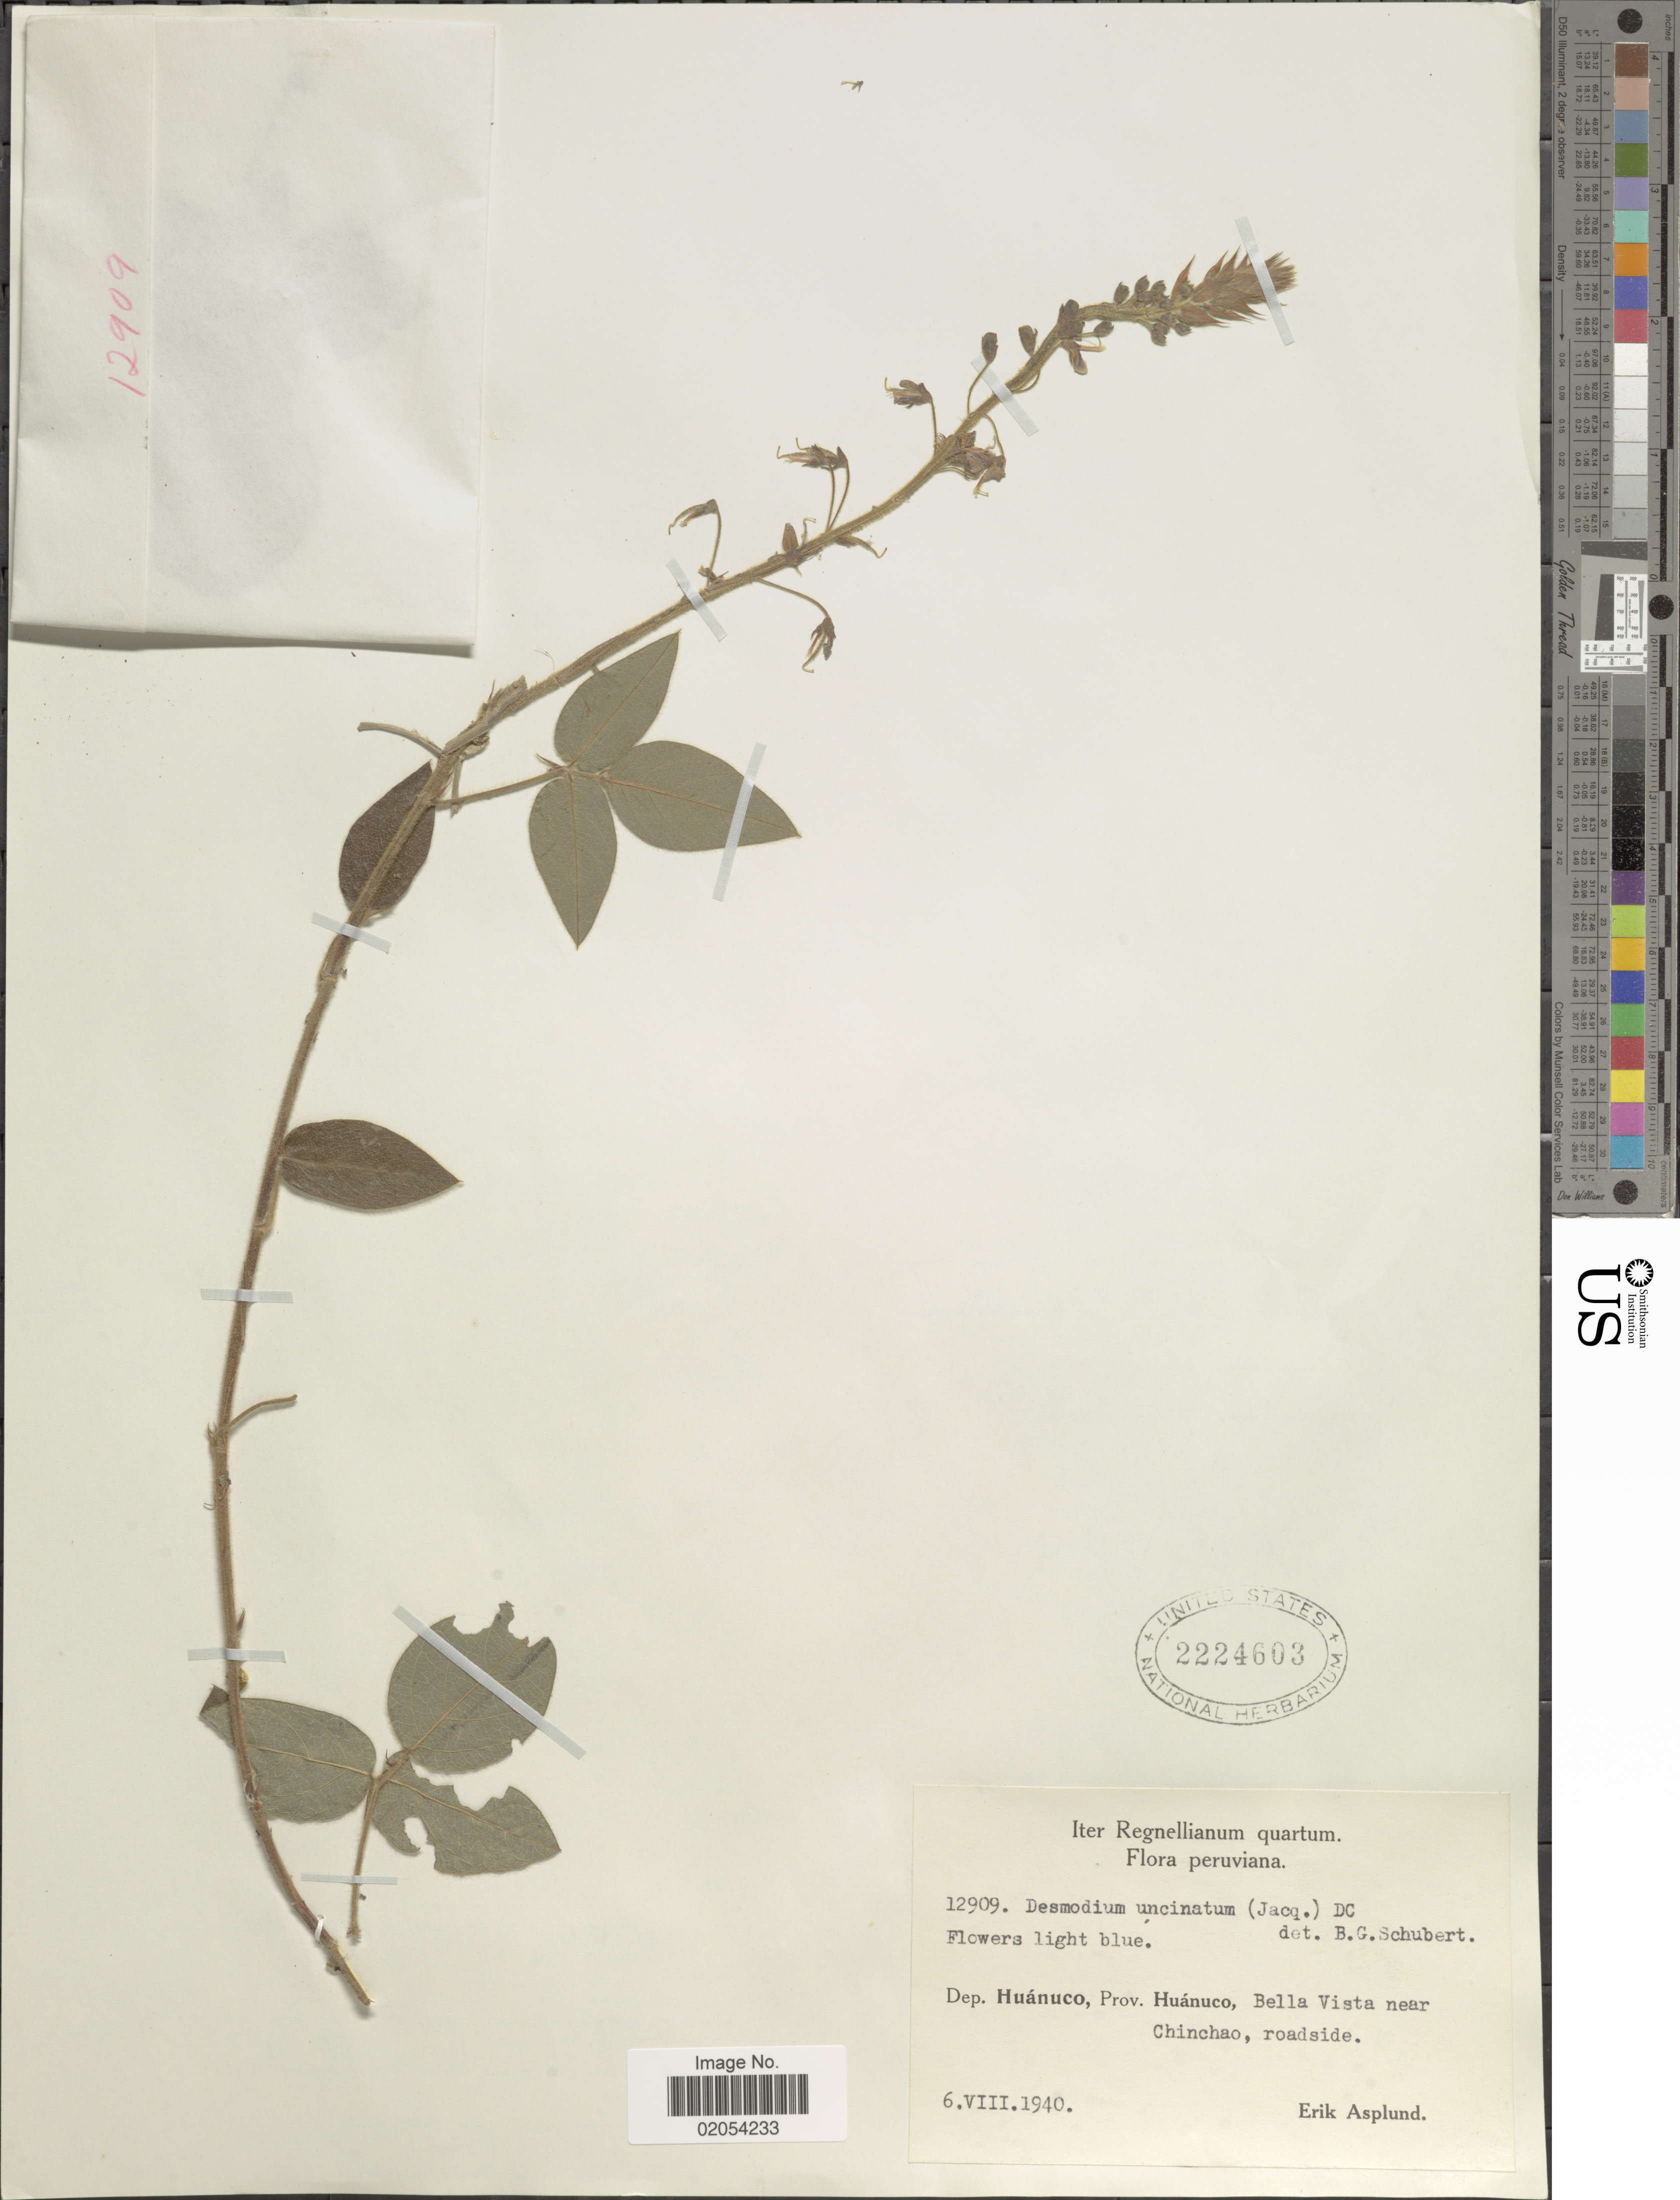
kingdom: Plantae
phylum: Tracheophyta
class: Magnoliopsida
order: Fabales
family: Fabaceae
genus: Desmodium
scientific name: Desmodium uncinatum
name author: (Jacq.) DC.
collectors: E. Asplund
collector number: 12909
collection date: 1940-08-06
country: Peru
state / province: Huánuco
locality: Dep. Huanuco, Prov. Huanuco, Bella Vista near Chinchao, roadside.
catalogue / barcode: US 2224603